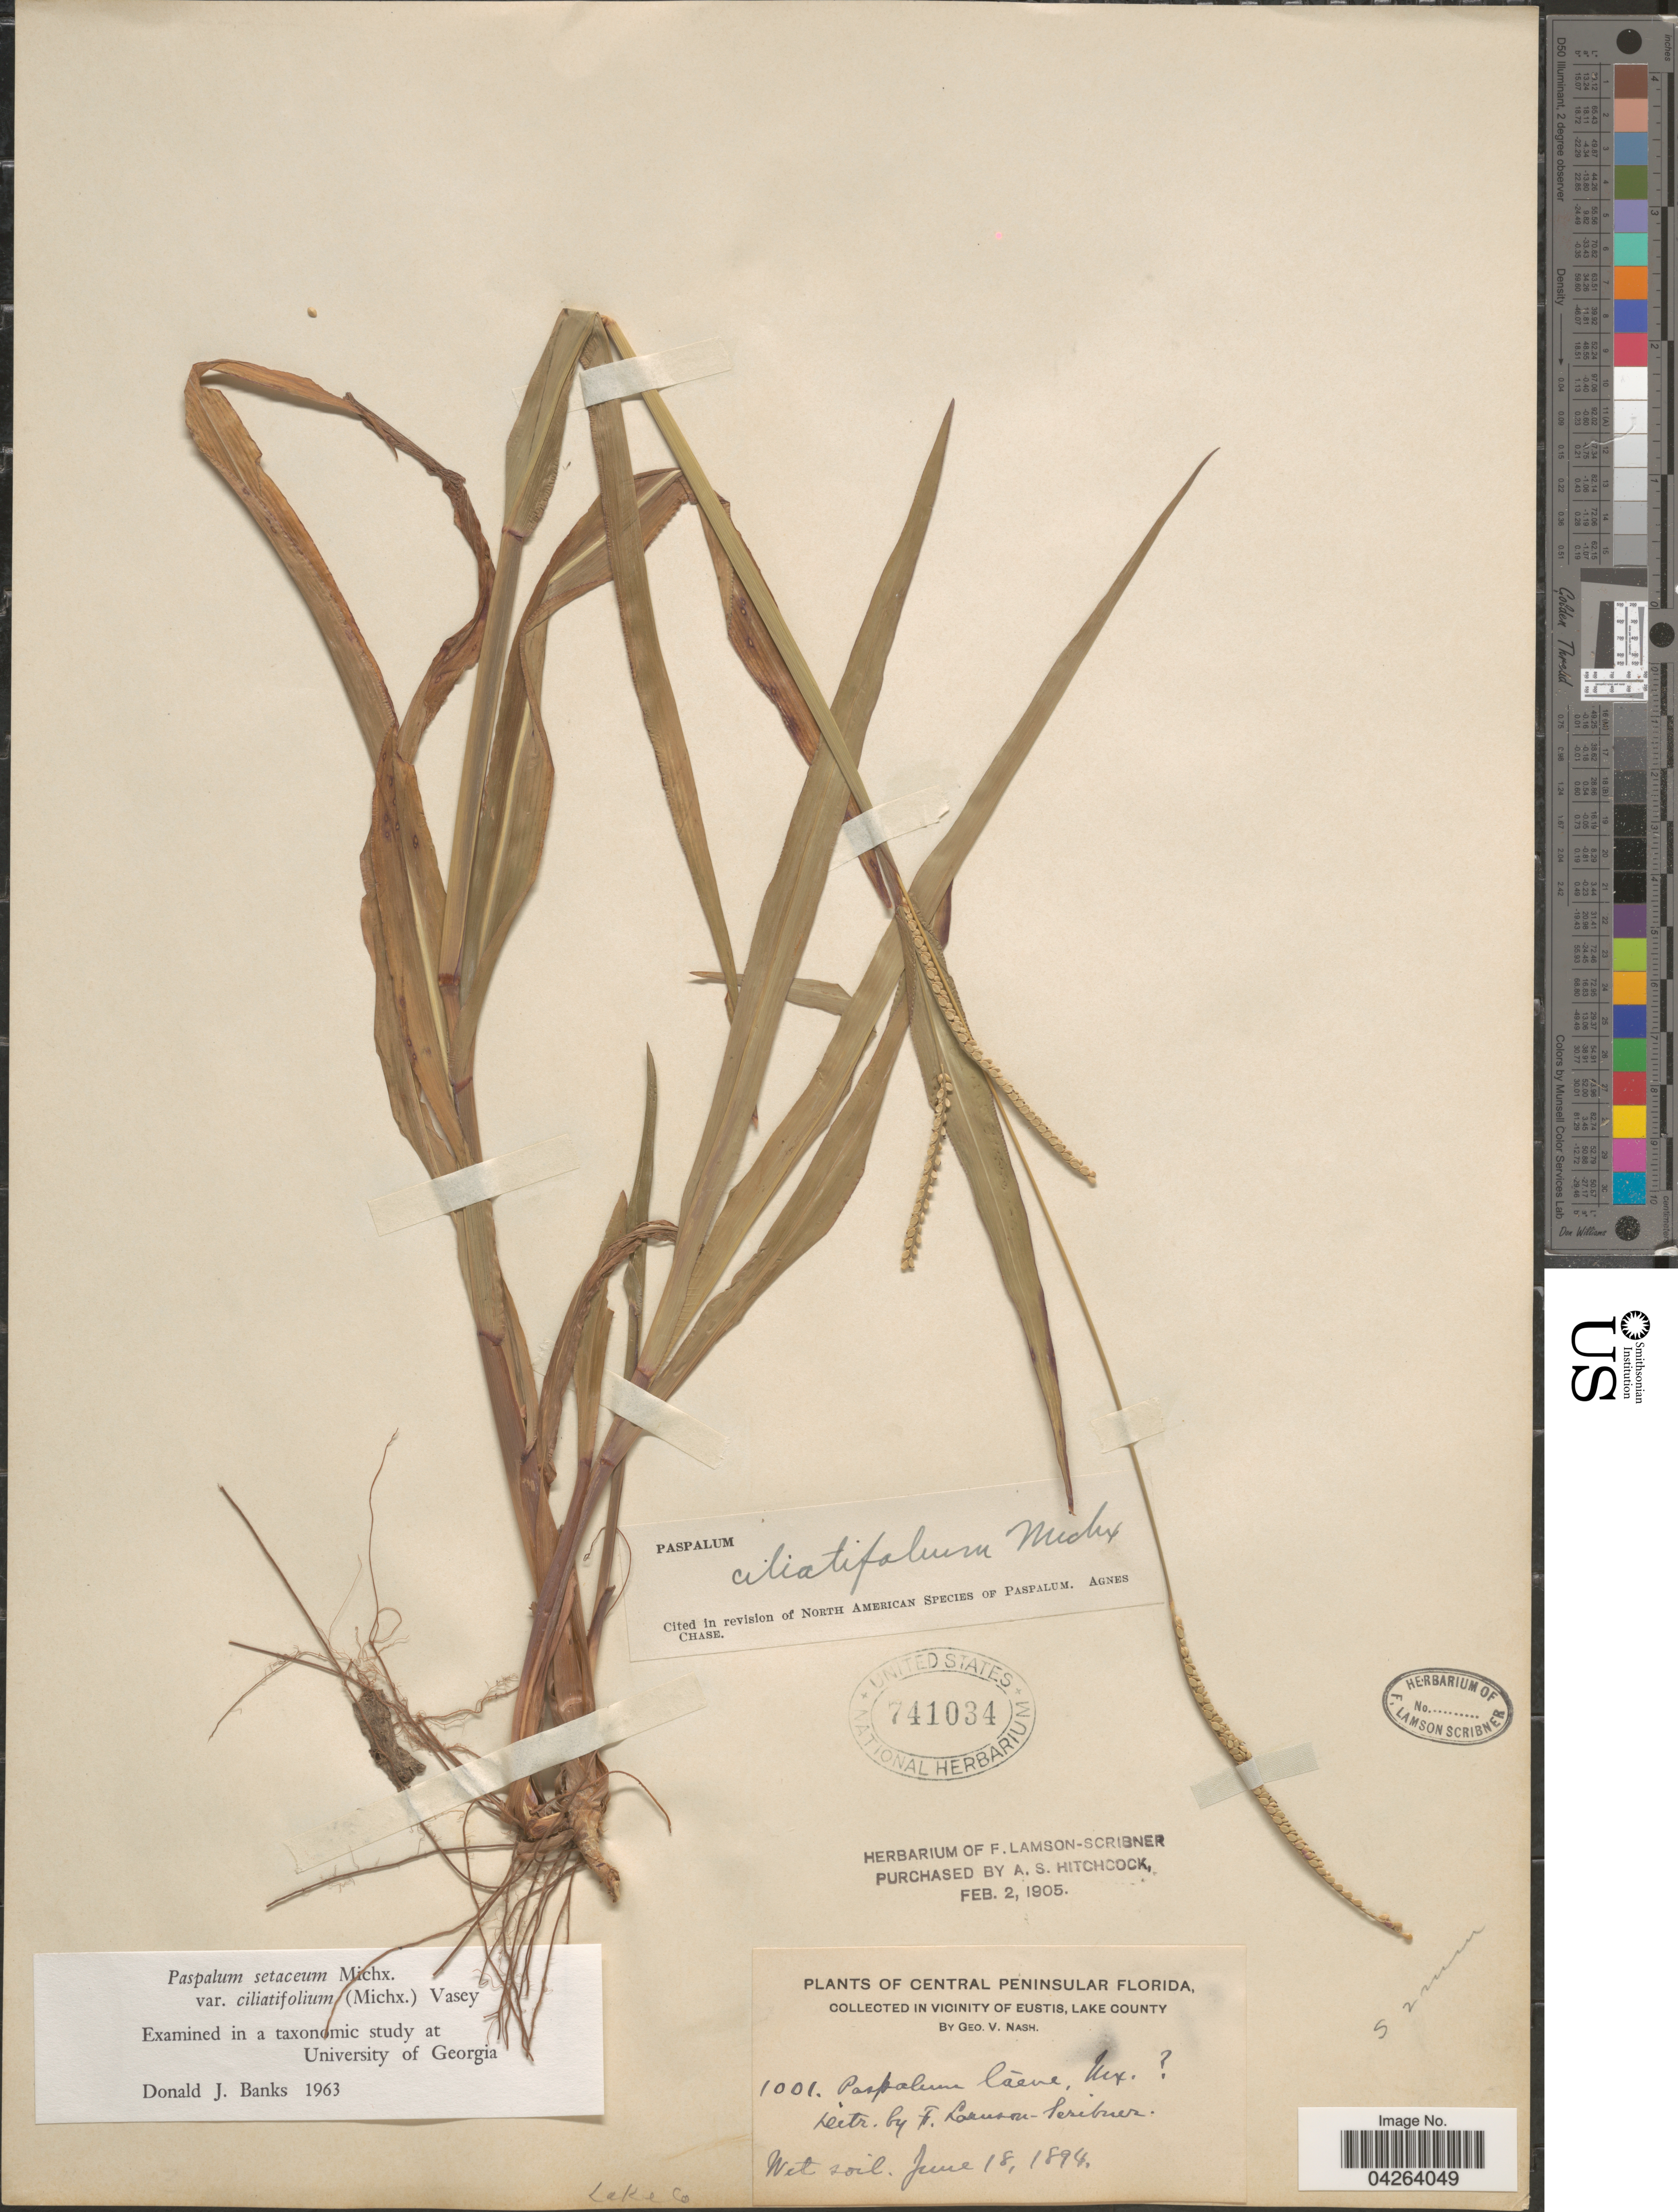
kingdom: Plantae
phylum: Tracheophyta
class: Liliopsida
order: Poales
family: Poaceae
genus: Paspalum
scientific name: Paspalum setaceum var. ciliatifolium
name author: (Michx.) Vasey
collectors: G. V. Nash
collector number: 1001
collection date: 1894-06-18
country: United States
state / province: Florida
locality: Central Peninsular Florida. In vicinity of Eustis, Lake County. Wet soil.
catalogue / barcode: US 741034